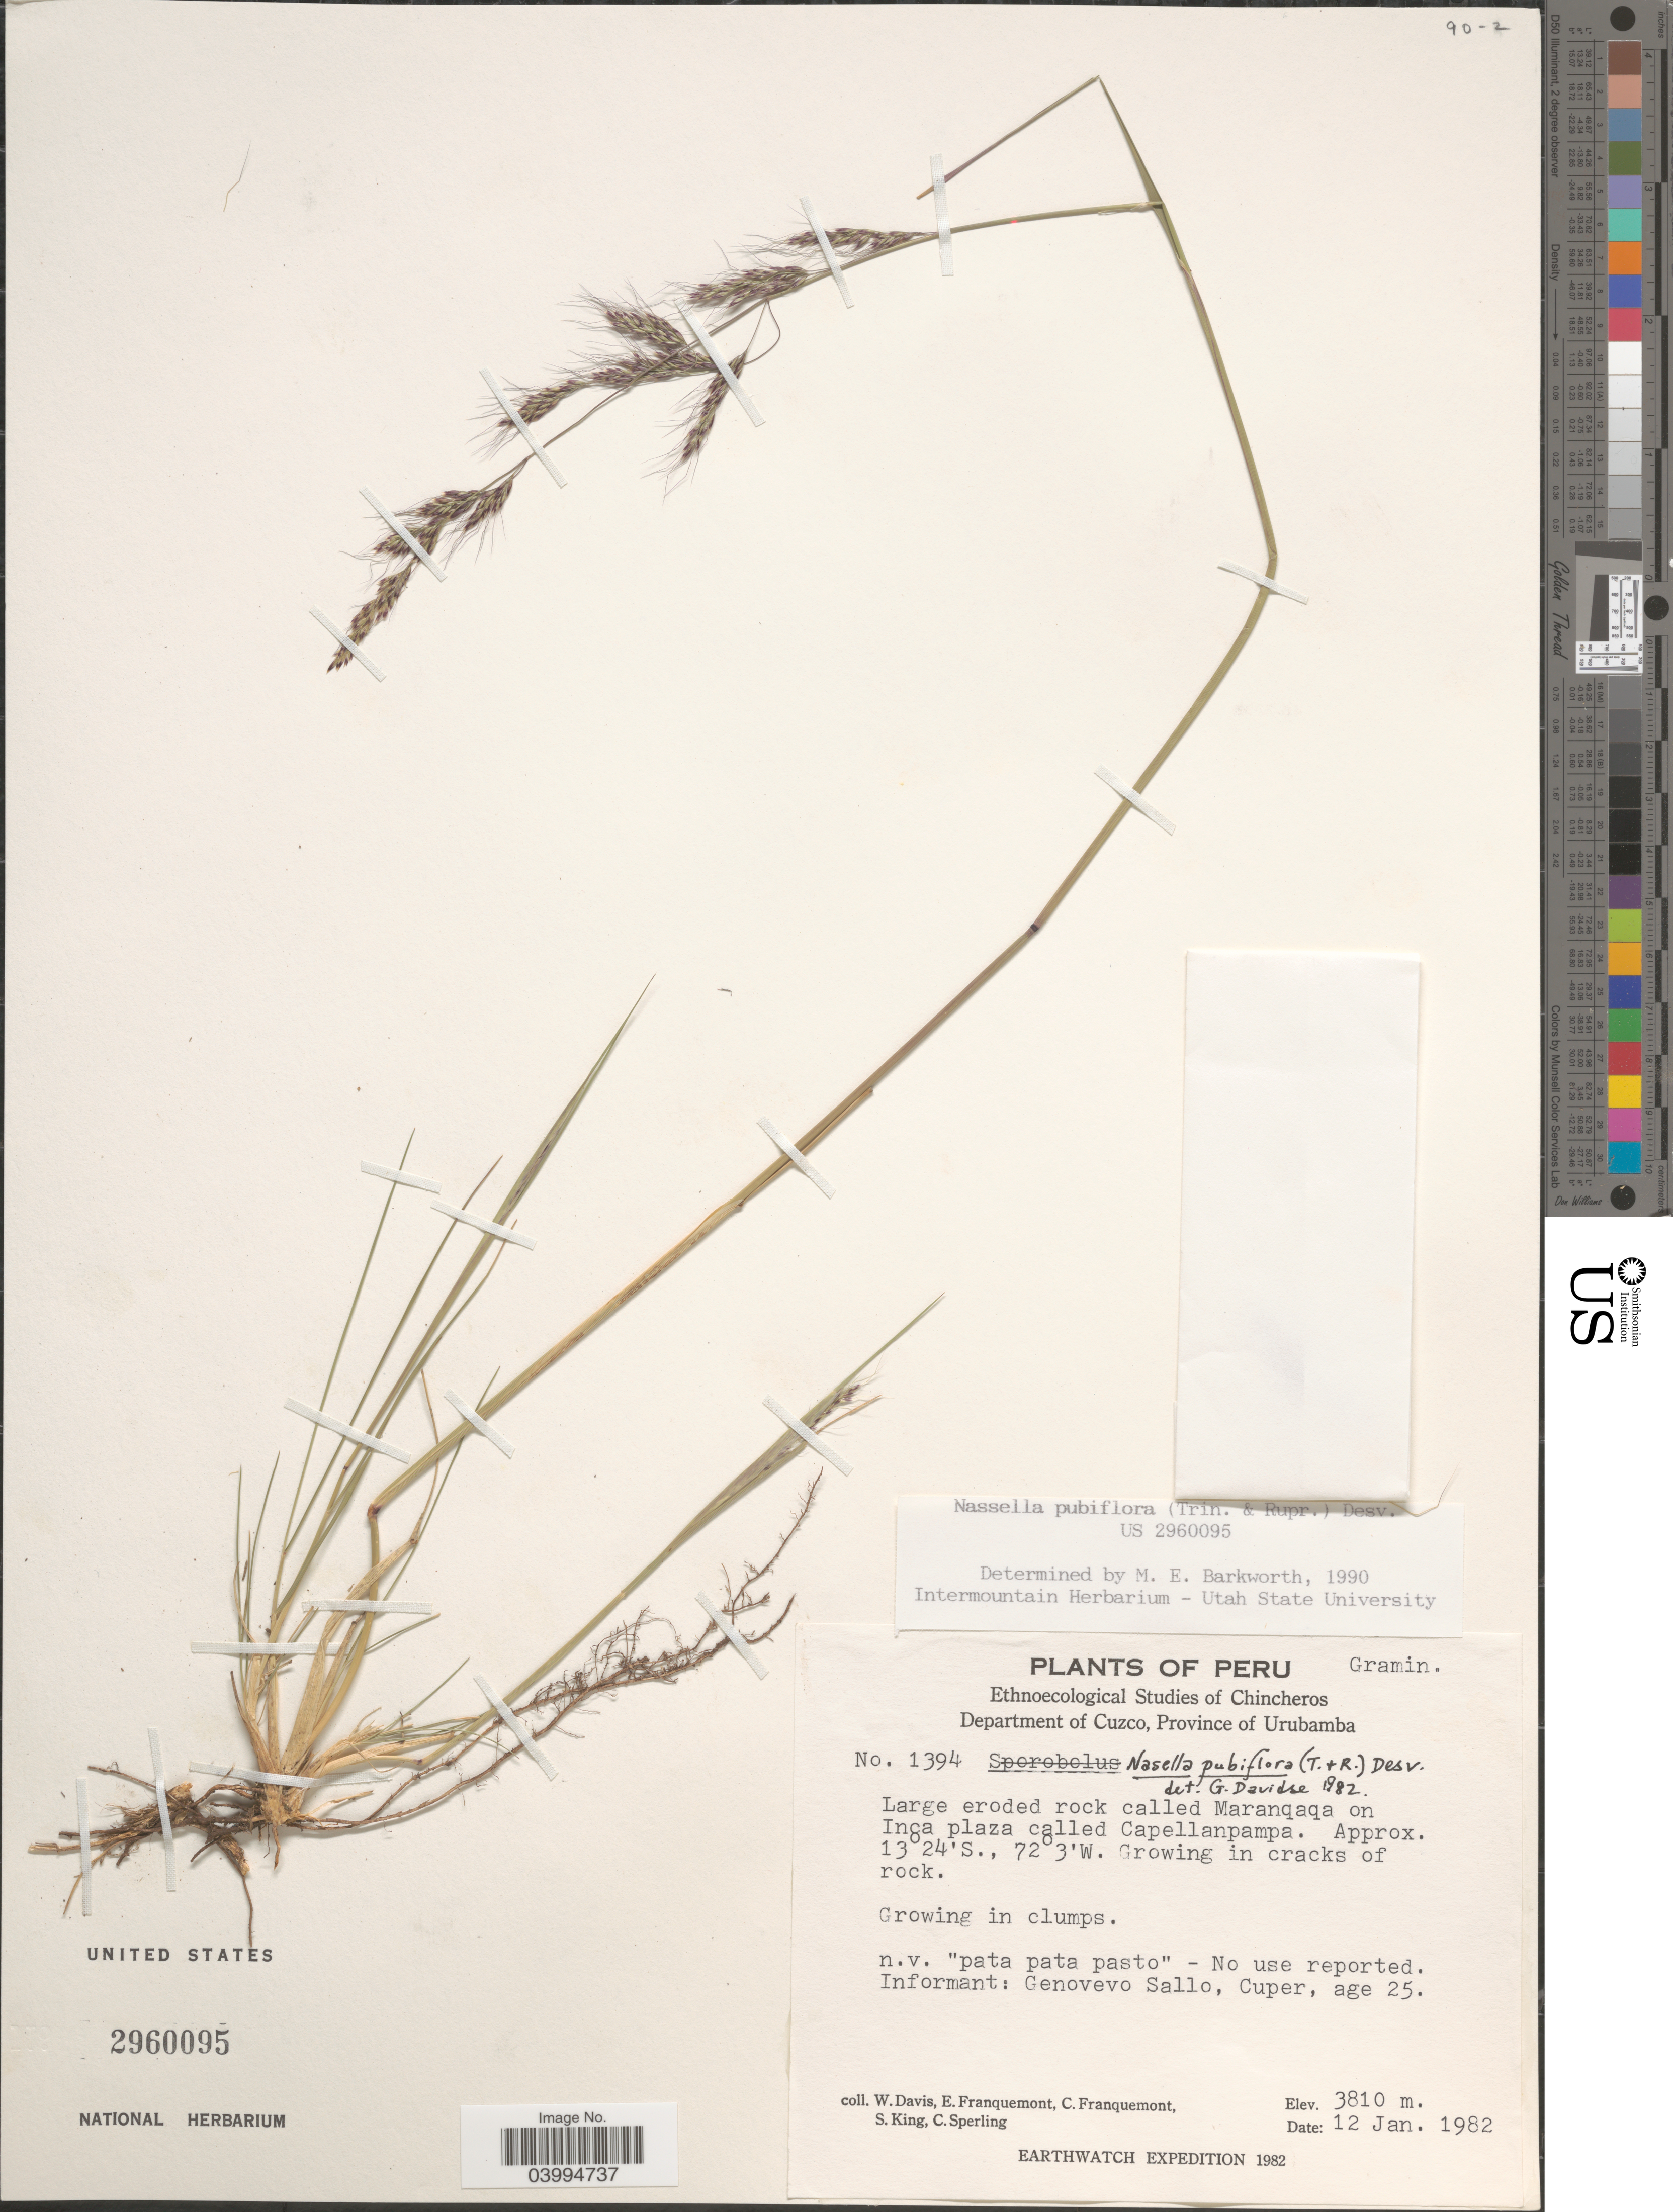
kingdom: Plantae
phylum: Tracheophyta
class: Liliopsida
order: Poales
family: Poaceae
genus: Nassella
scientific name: Nassella pubiflora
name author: (Trin. & Rupr.) É. Desv.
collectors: W. Davis, E. Franquemont, C. Franquemont, S. King & C. Sperling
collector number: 1394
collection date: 1982-01-12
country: Peru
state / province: Cusco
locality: Department of Cuzco, Province of Urubamba. Maranqaqa on Inca plaza called Capellanpampa.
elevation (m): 3810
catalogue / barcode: US 2960095